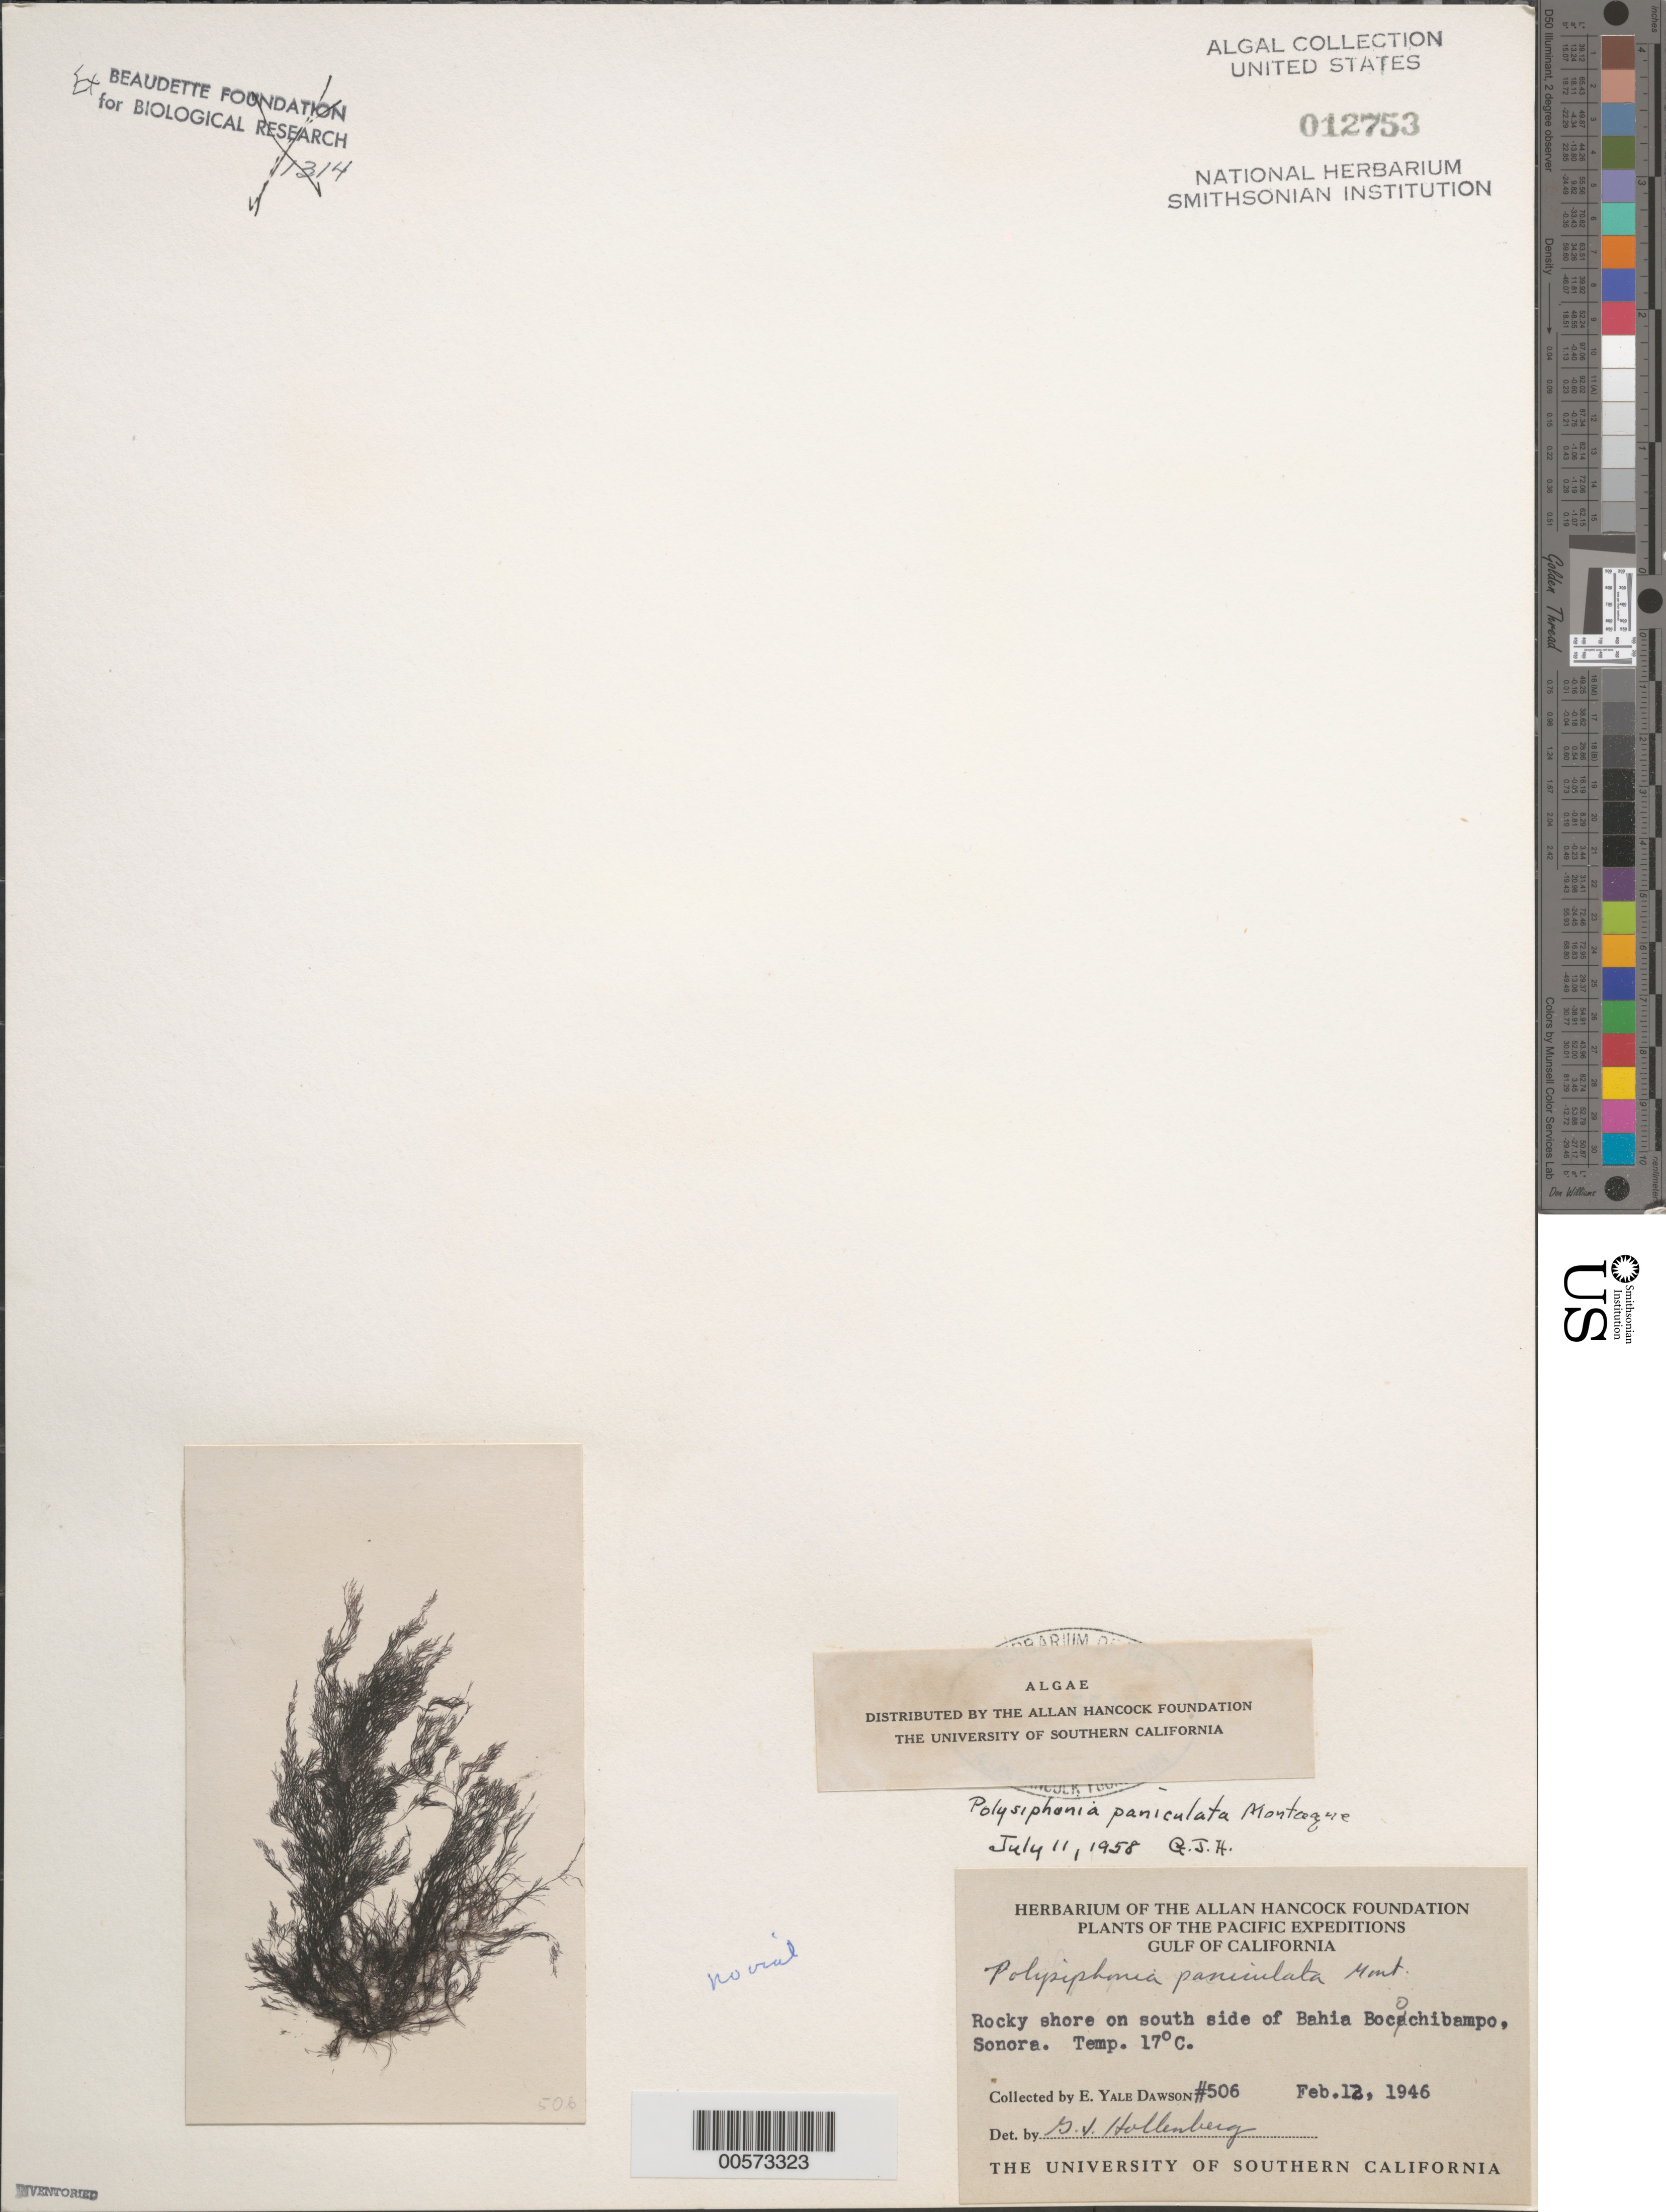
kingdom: Plantae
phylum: Rhodophyta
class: Florideophyceae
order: Ceramiales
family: Rhodomelaceae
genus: Eutrichosiphonia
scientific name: Eutrichosiphonia paniculata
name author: (Mont.) D.E.Bustamante & T.O. Cho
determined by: Algae name updating Project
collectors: E. Y. Dawson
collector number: EYD 506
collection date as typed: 12 Feb 1946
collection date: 1946-02-12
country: Mexico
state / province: Sonora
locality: Bahia Bocochibampo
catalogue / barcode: US 12753